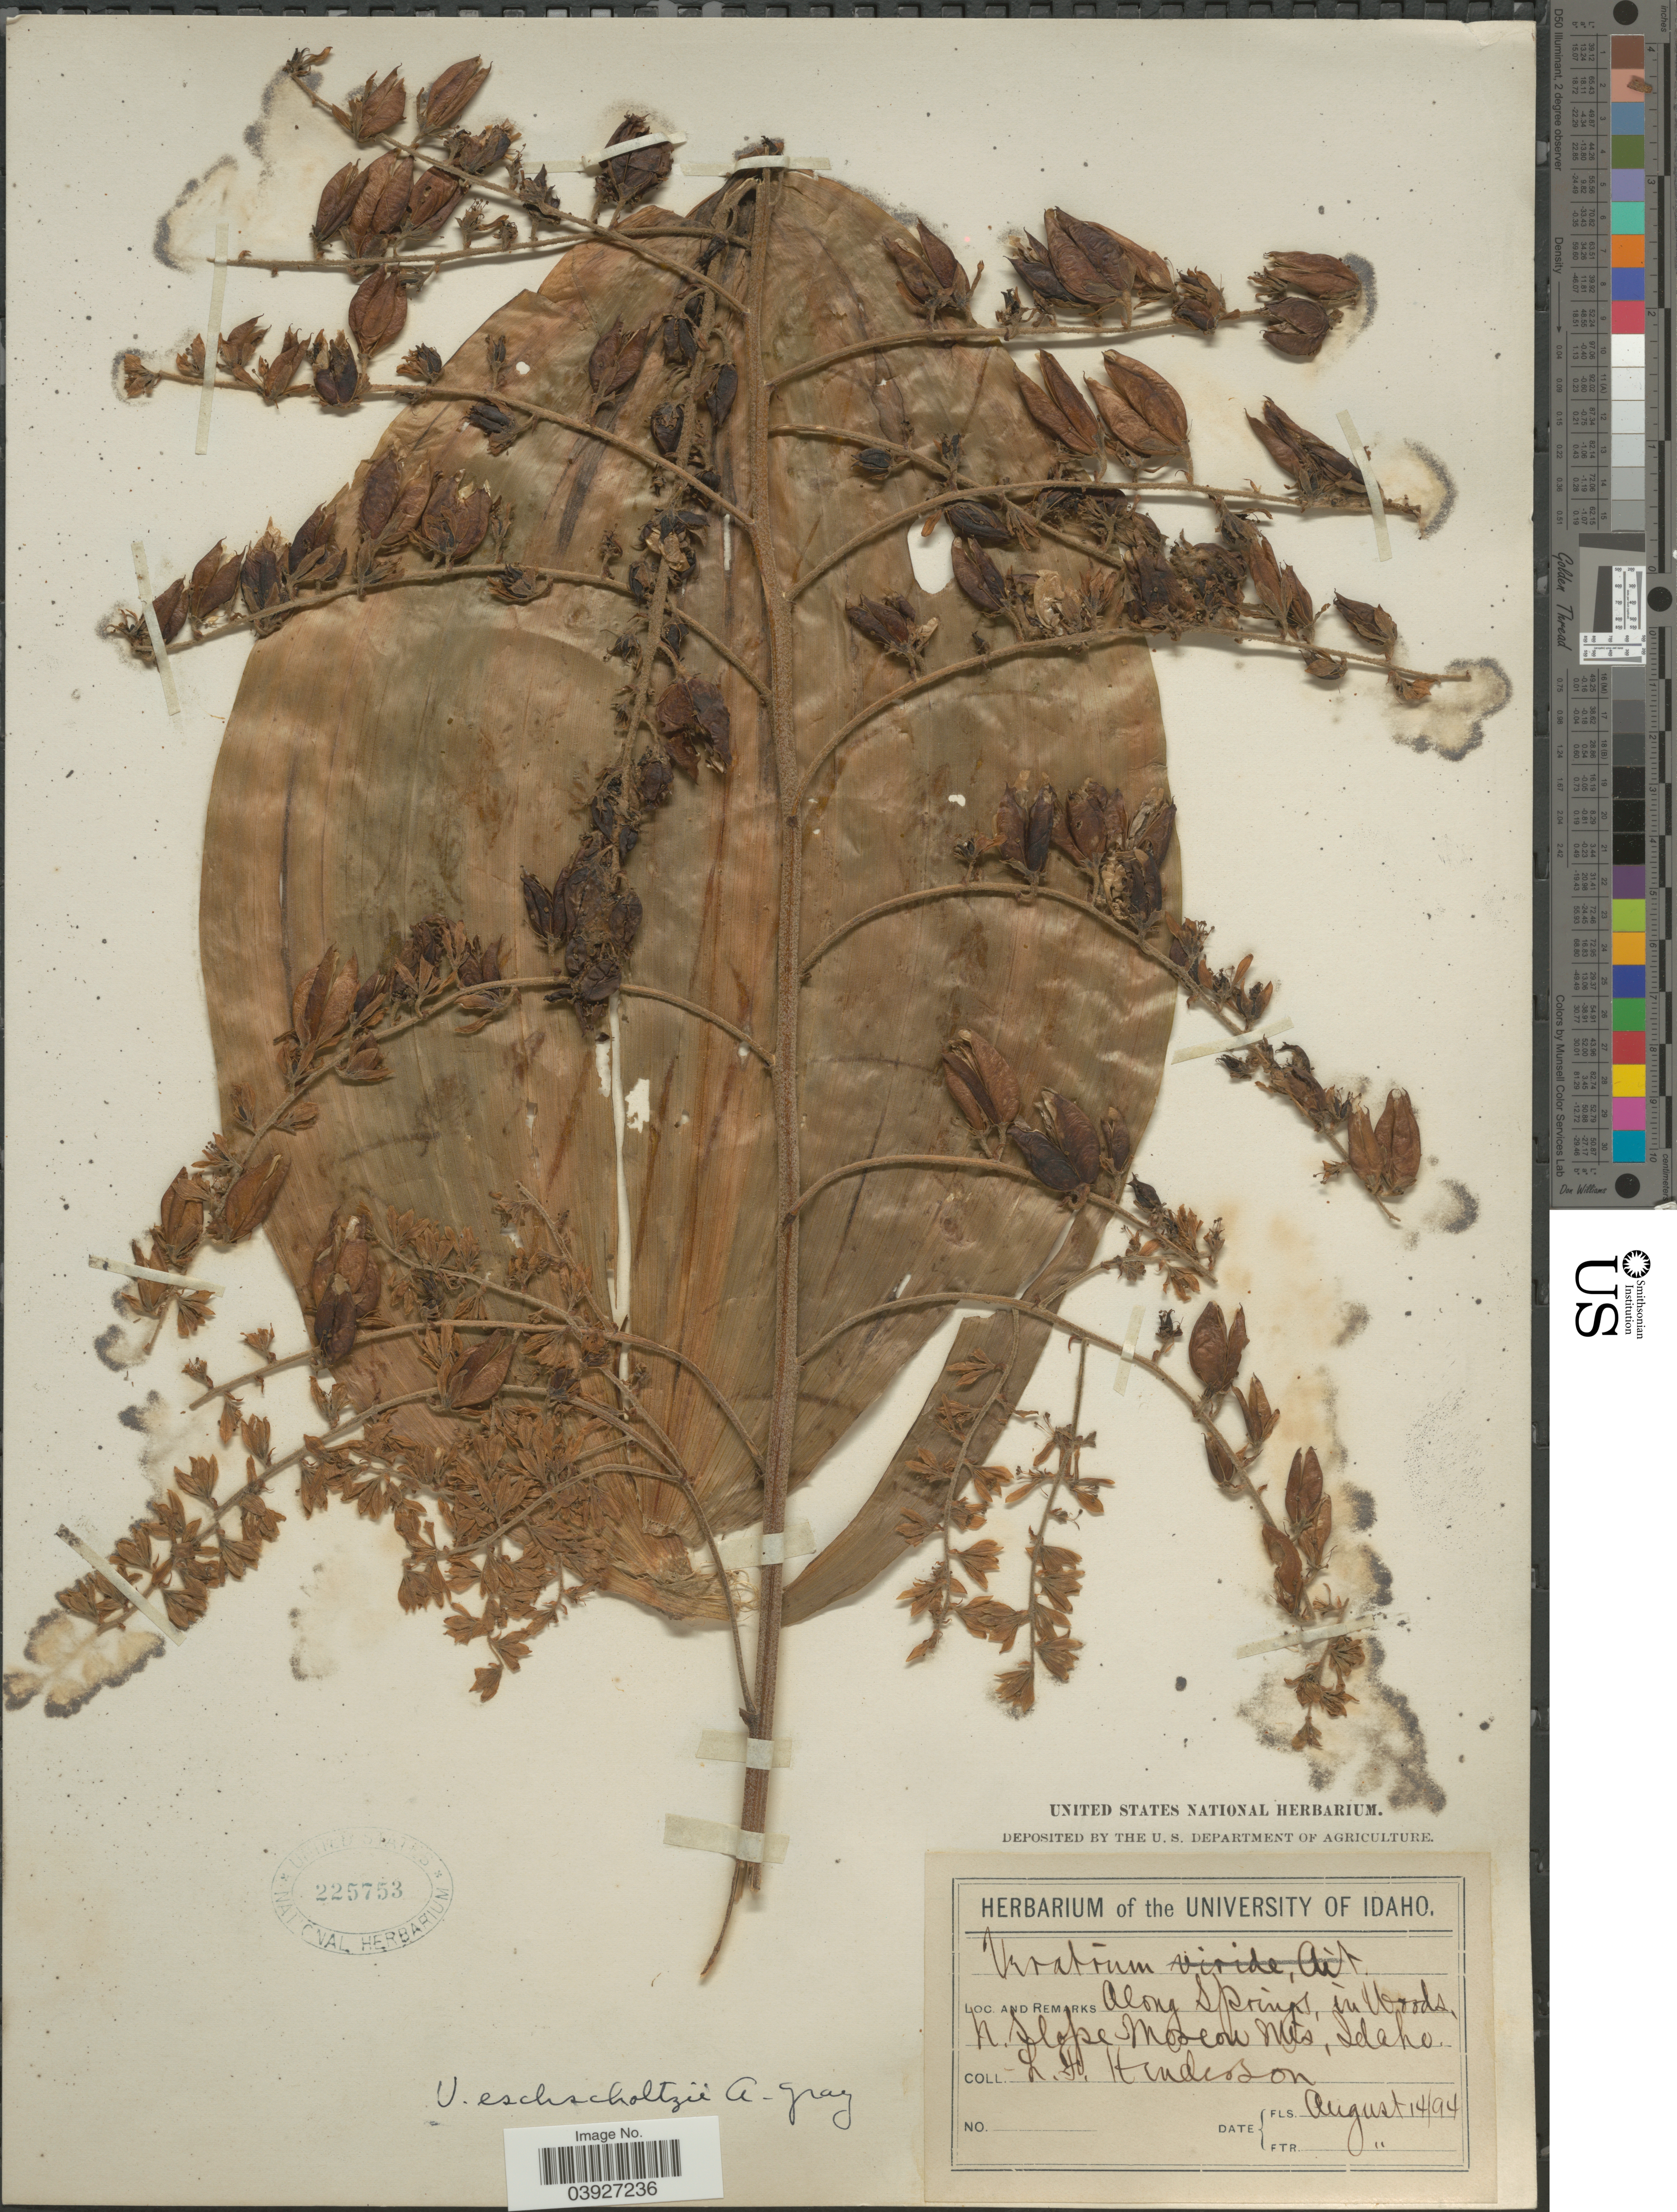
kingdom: Plantae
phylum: Tracheophyta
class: Liliopsida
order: Liliales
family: Melanthiaceae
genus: Veratrum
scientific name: Veratrum viride var. eschscholtzianum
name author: (Schult. & Schult. f.) Breitung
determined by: Strong, Mark T., (BOT), Smithsonian Institution - National Museum of Natural History (UNITED STATES)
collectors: L. Henderson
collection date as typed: Transcribed d/m/y: 14/8/94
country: United States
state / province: Idaho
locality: Along Springs, in woods, N. Slope Moscow Mts.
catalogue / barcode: US 225753